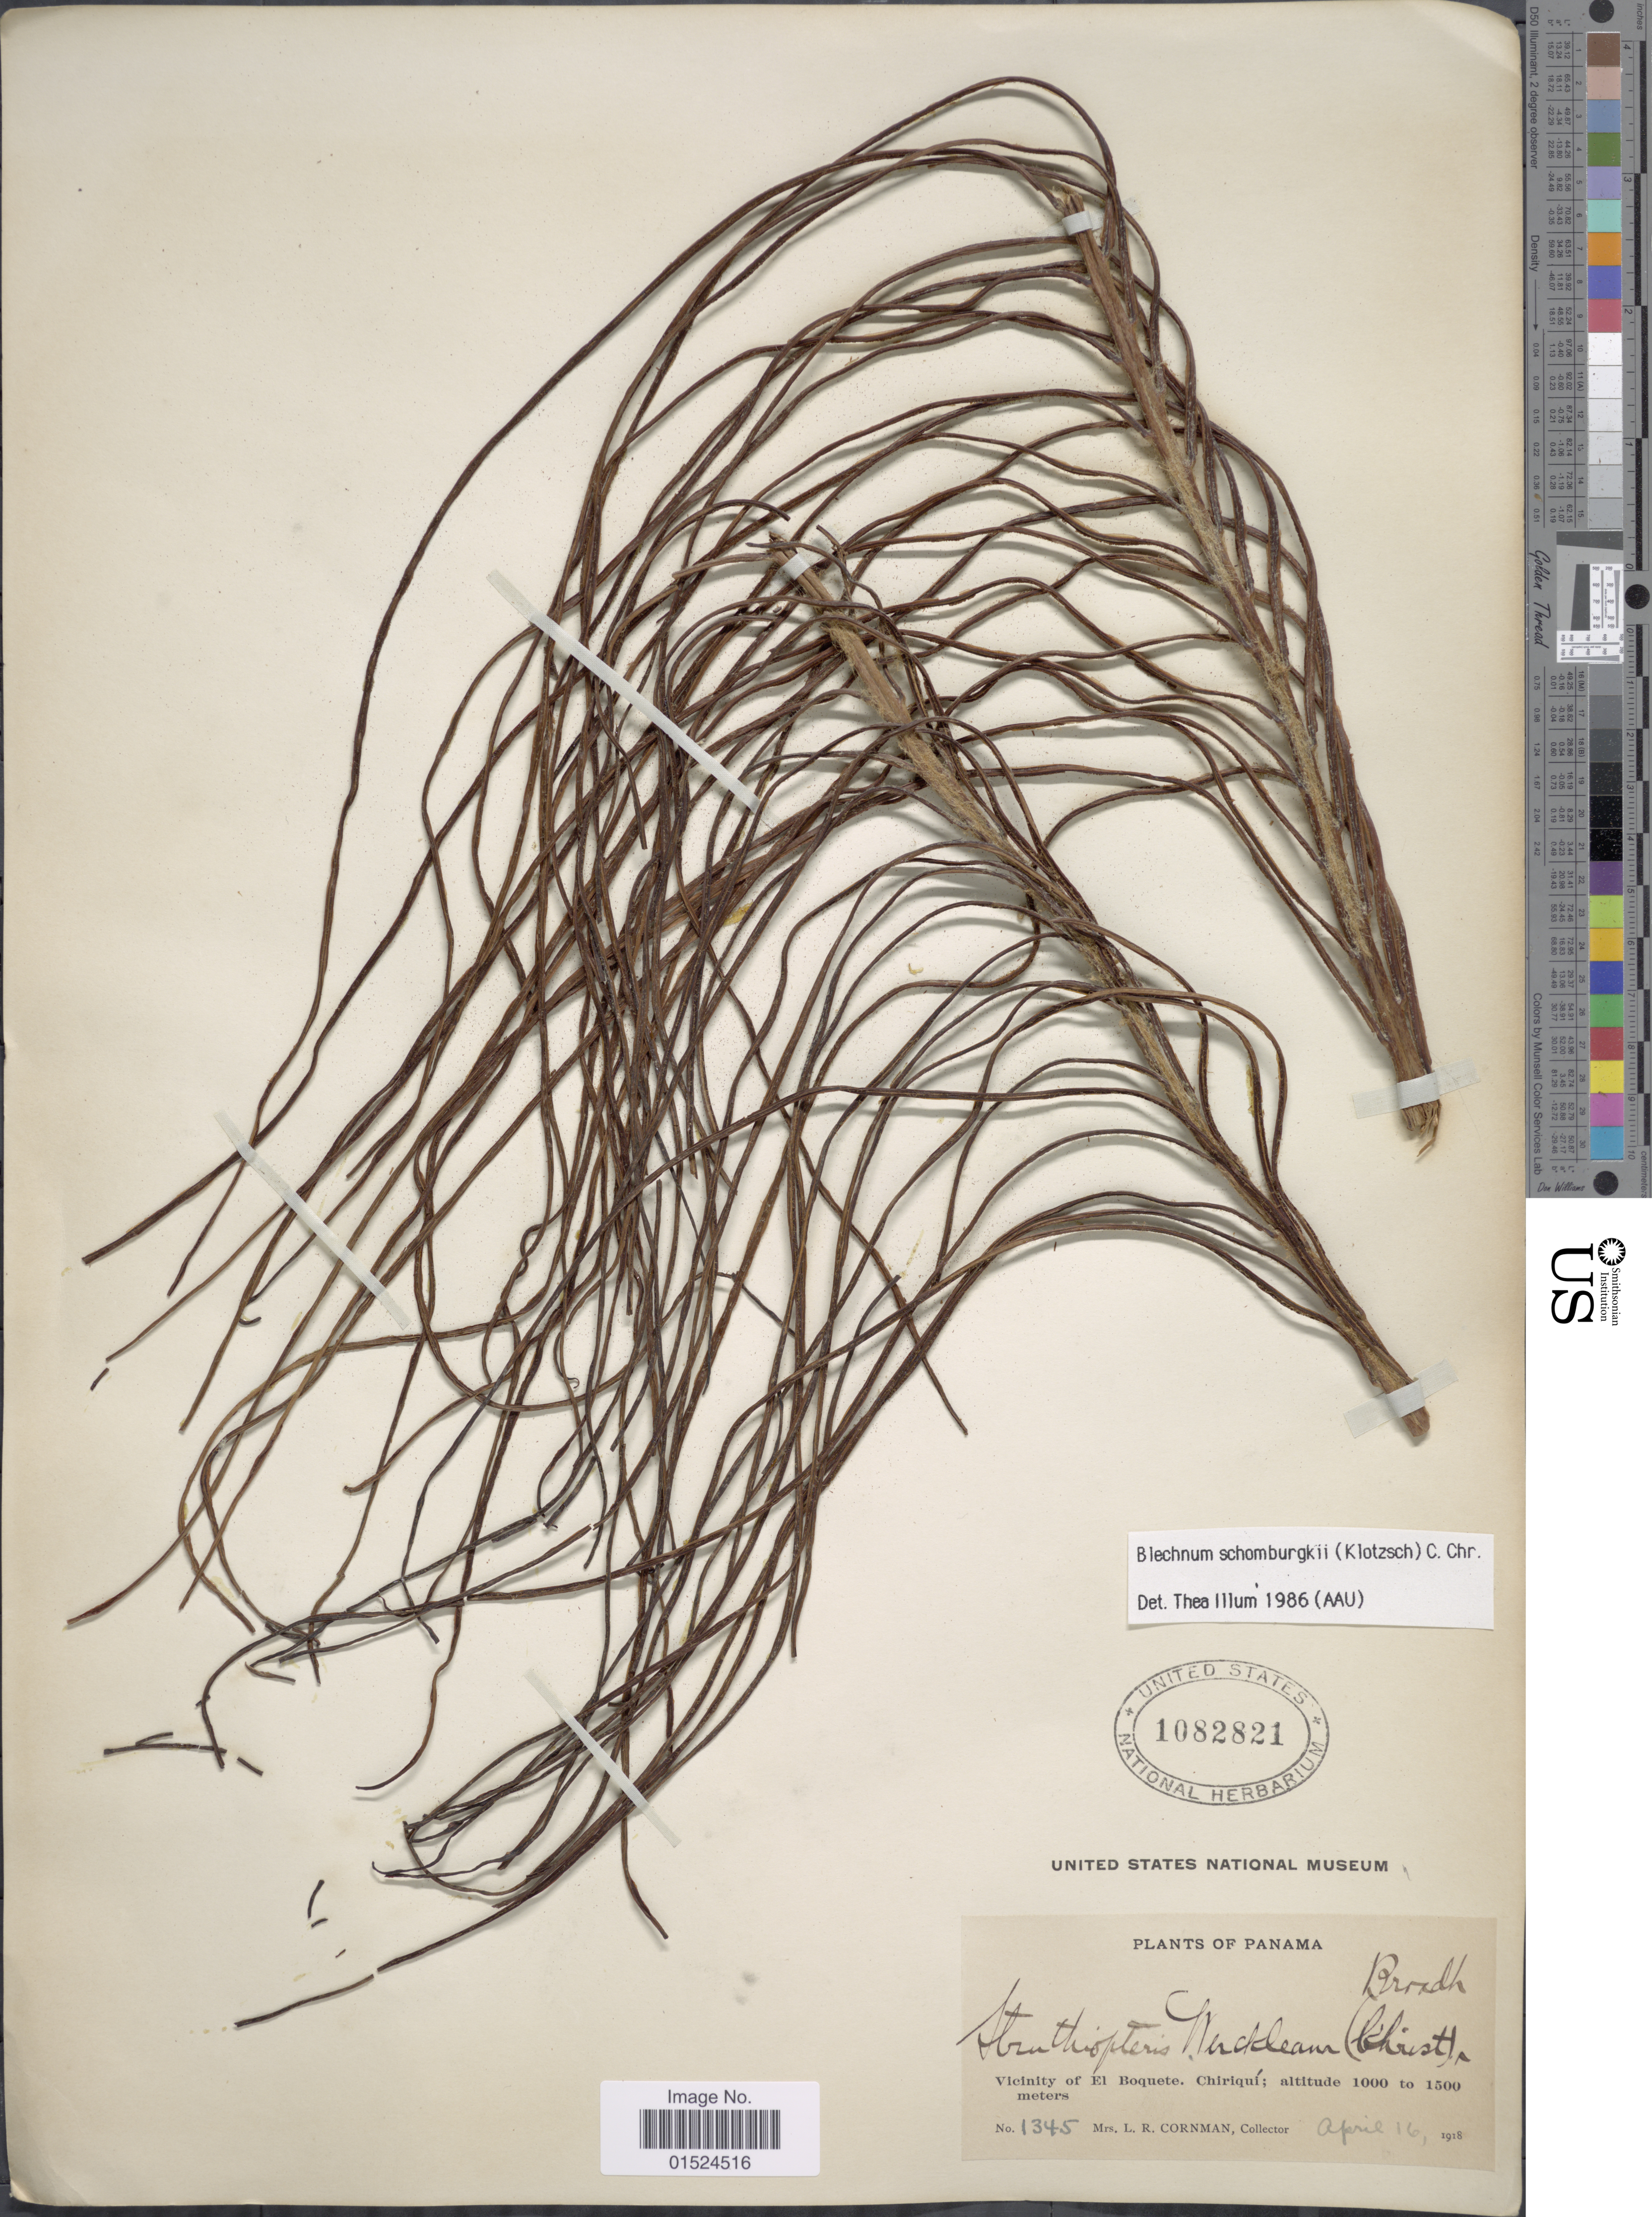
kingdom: Plantae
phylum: Tracheophyta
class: Polypodiopsida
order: Polypodiales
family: Blechnaceae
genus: Blechnum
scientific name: Blechnum schomburgkii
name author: (Klotzsch) C. Chr.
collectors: L. Cornman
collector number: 1345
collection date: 1918-04-16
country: Panama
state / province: Chiriqui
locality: Vicinity of El Boquete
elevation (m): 1000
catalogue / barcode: US 1082821